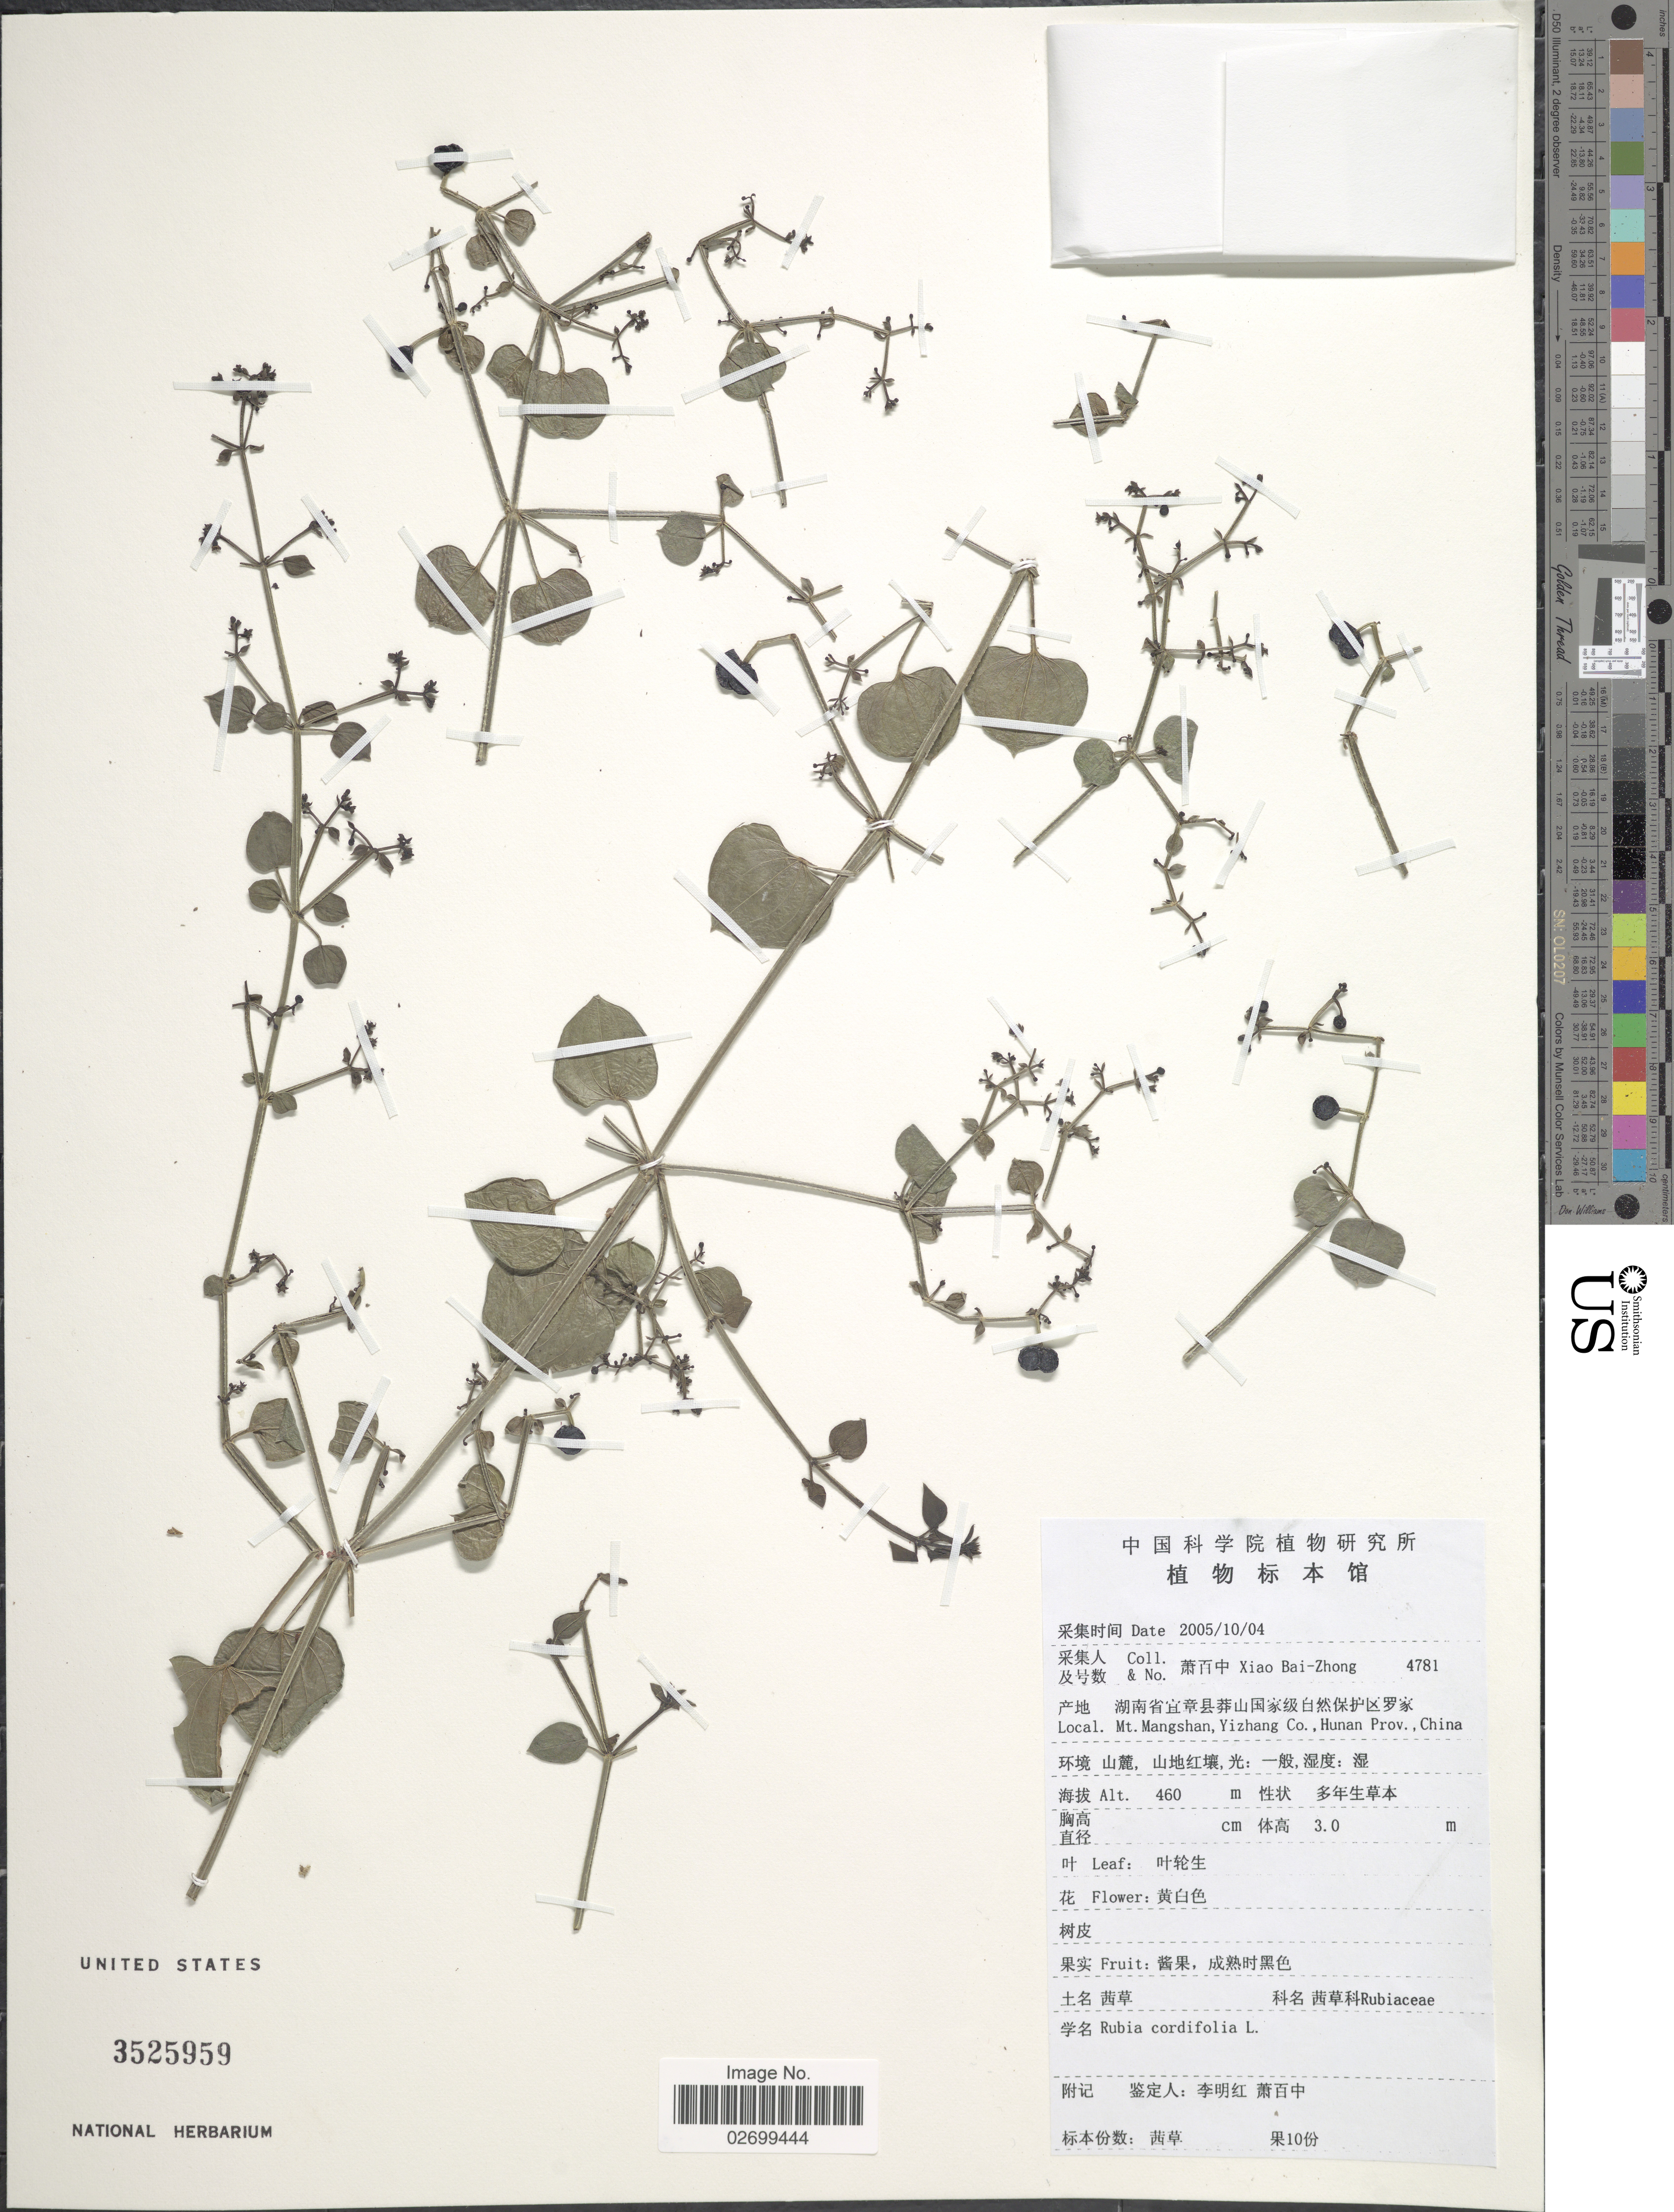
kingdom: Plantae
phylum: Tracheophyta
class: Magnoliopsida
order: Gentianales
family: Rubiaceae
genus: Rubia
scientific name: Rubia cordifolia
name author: L.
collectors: B. Z. Xiao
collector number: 4781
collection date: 2005-10-04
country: China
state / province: Hunan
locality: Mt. Mangshan, Yizhang Co.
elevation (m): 460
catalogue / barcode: US 3525959